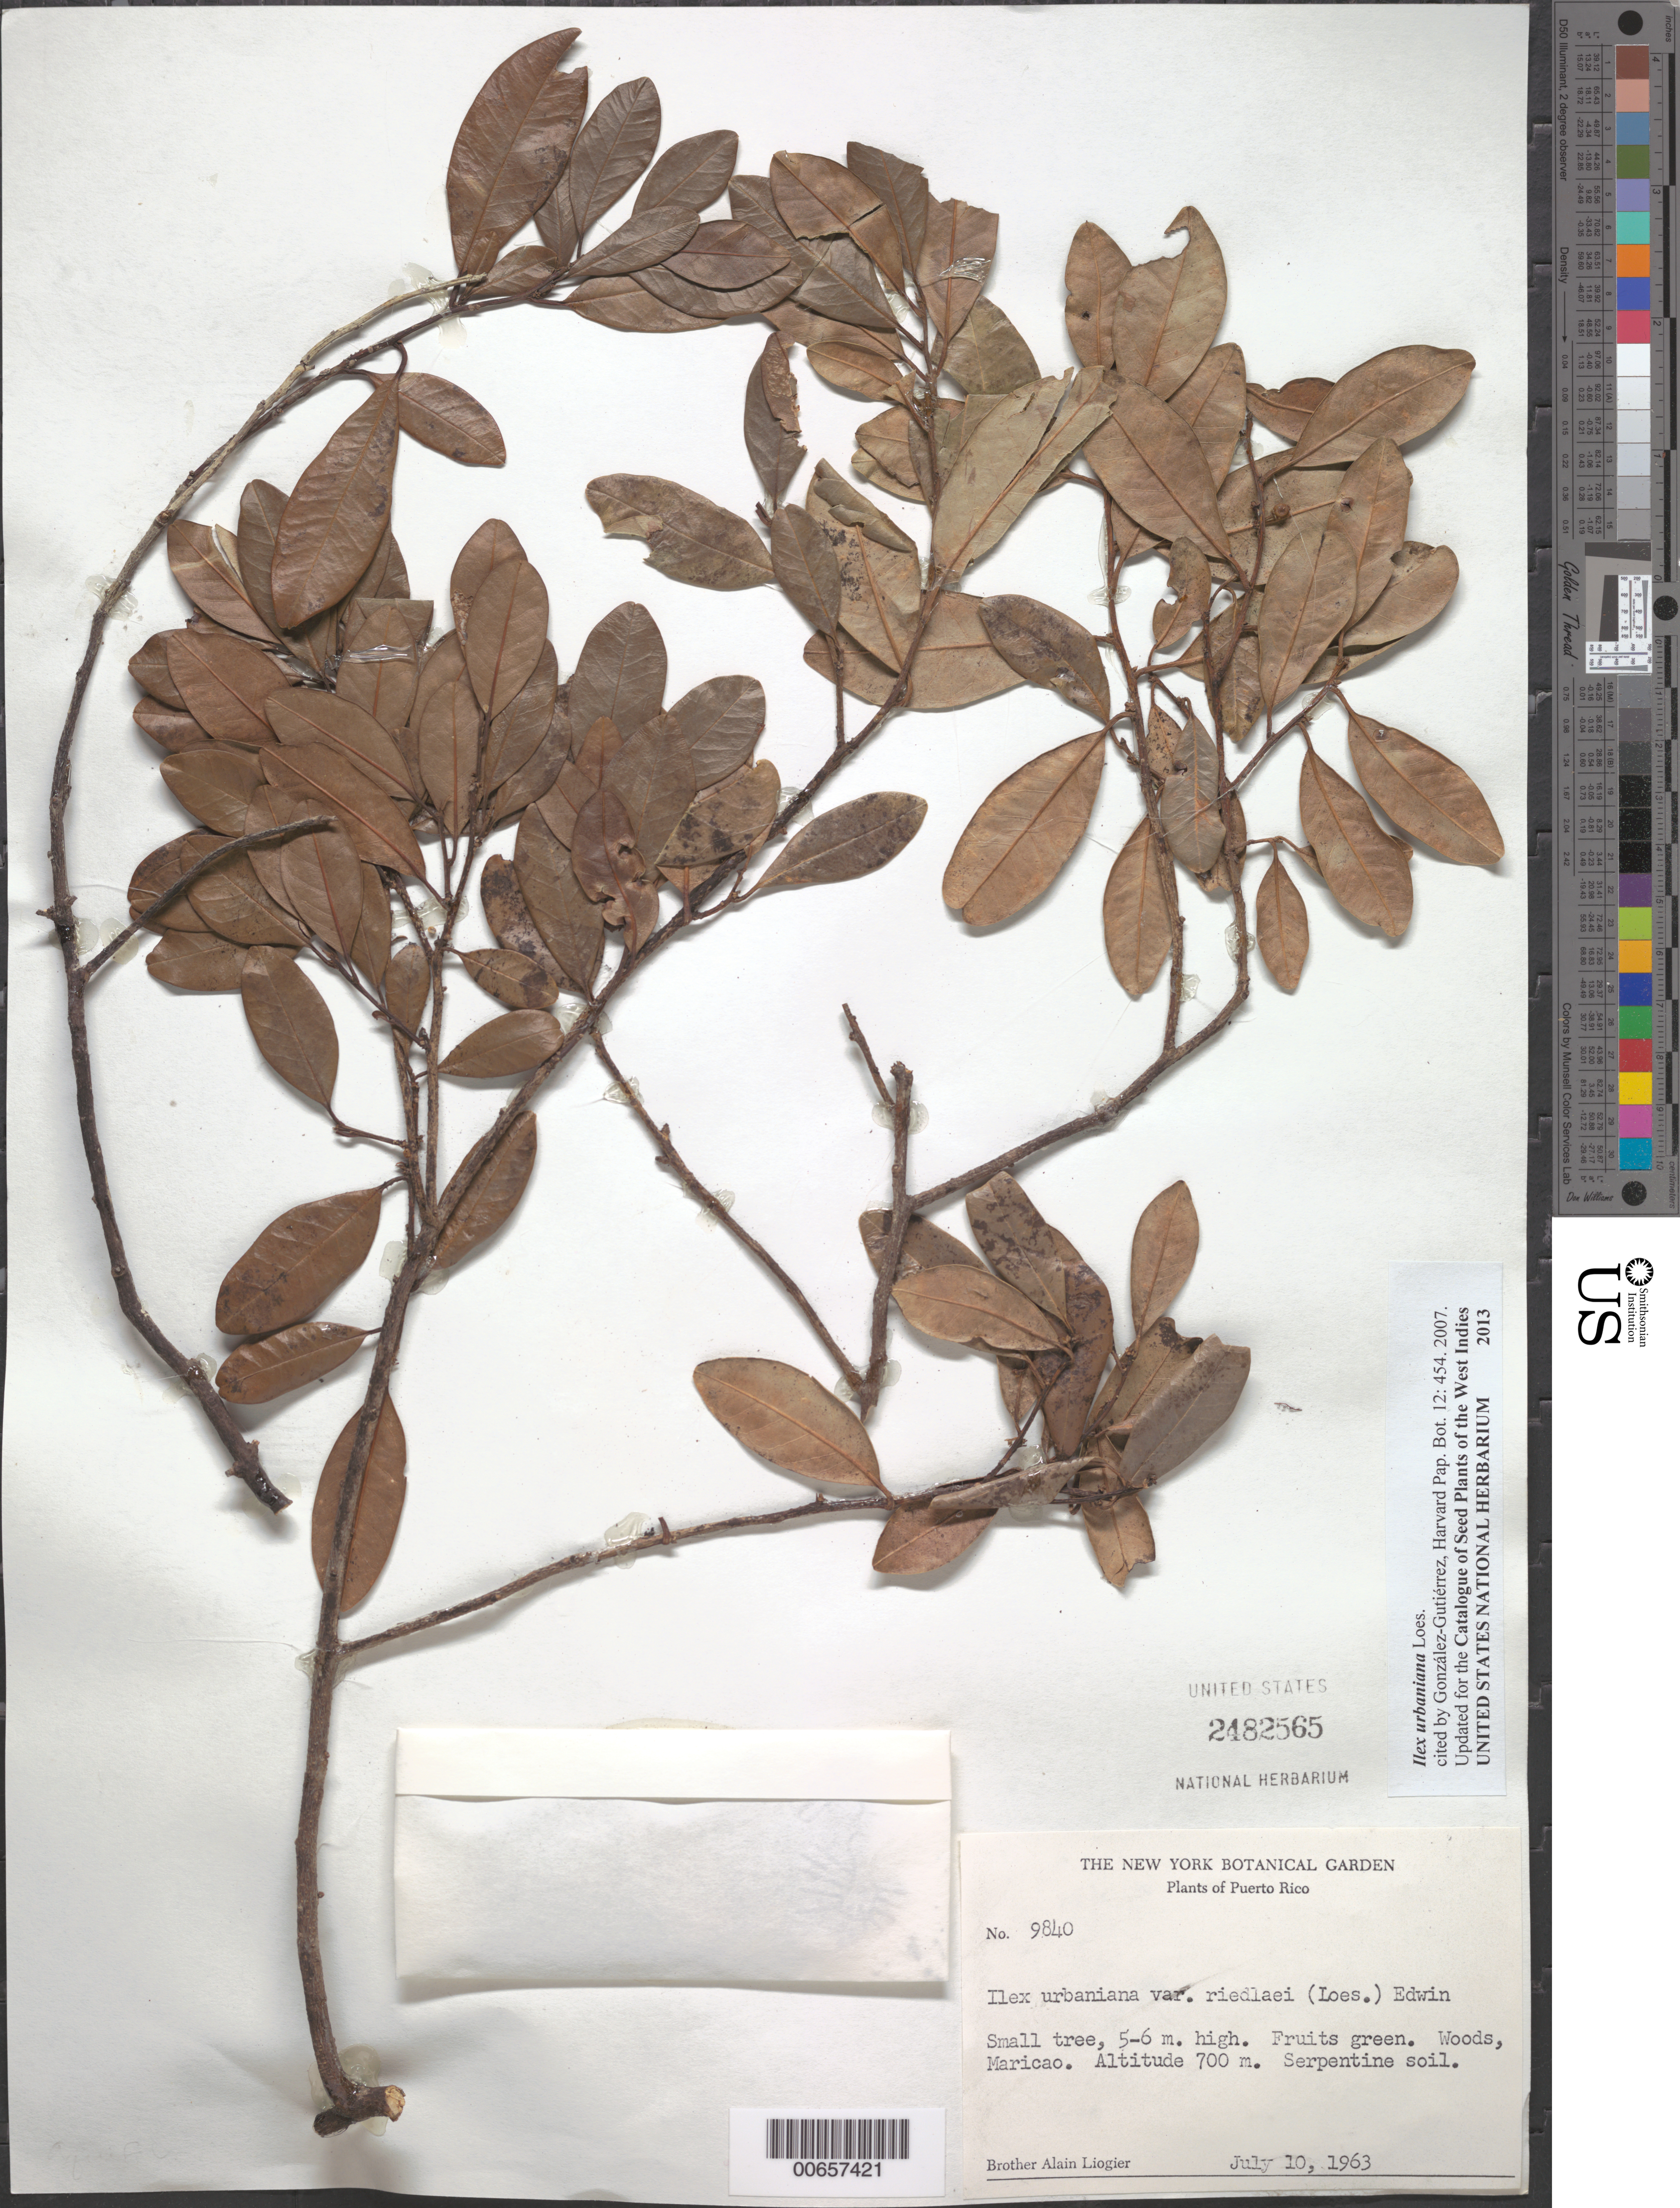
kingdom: Plantae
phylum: Tracheophyta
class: Magnoliopsida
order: Aquifoliales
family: Aquifoliaceae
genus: Ilex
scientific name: Ilex urbaniana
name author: Loes.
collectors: A. H. Liogier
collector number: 9840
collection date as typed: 10 Jul 1963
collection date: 1963-07-10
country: Puerto Rico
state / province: Maricao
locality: Maricao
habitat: Serpentine soil, woods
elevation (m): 700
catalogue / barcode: US 2482565